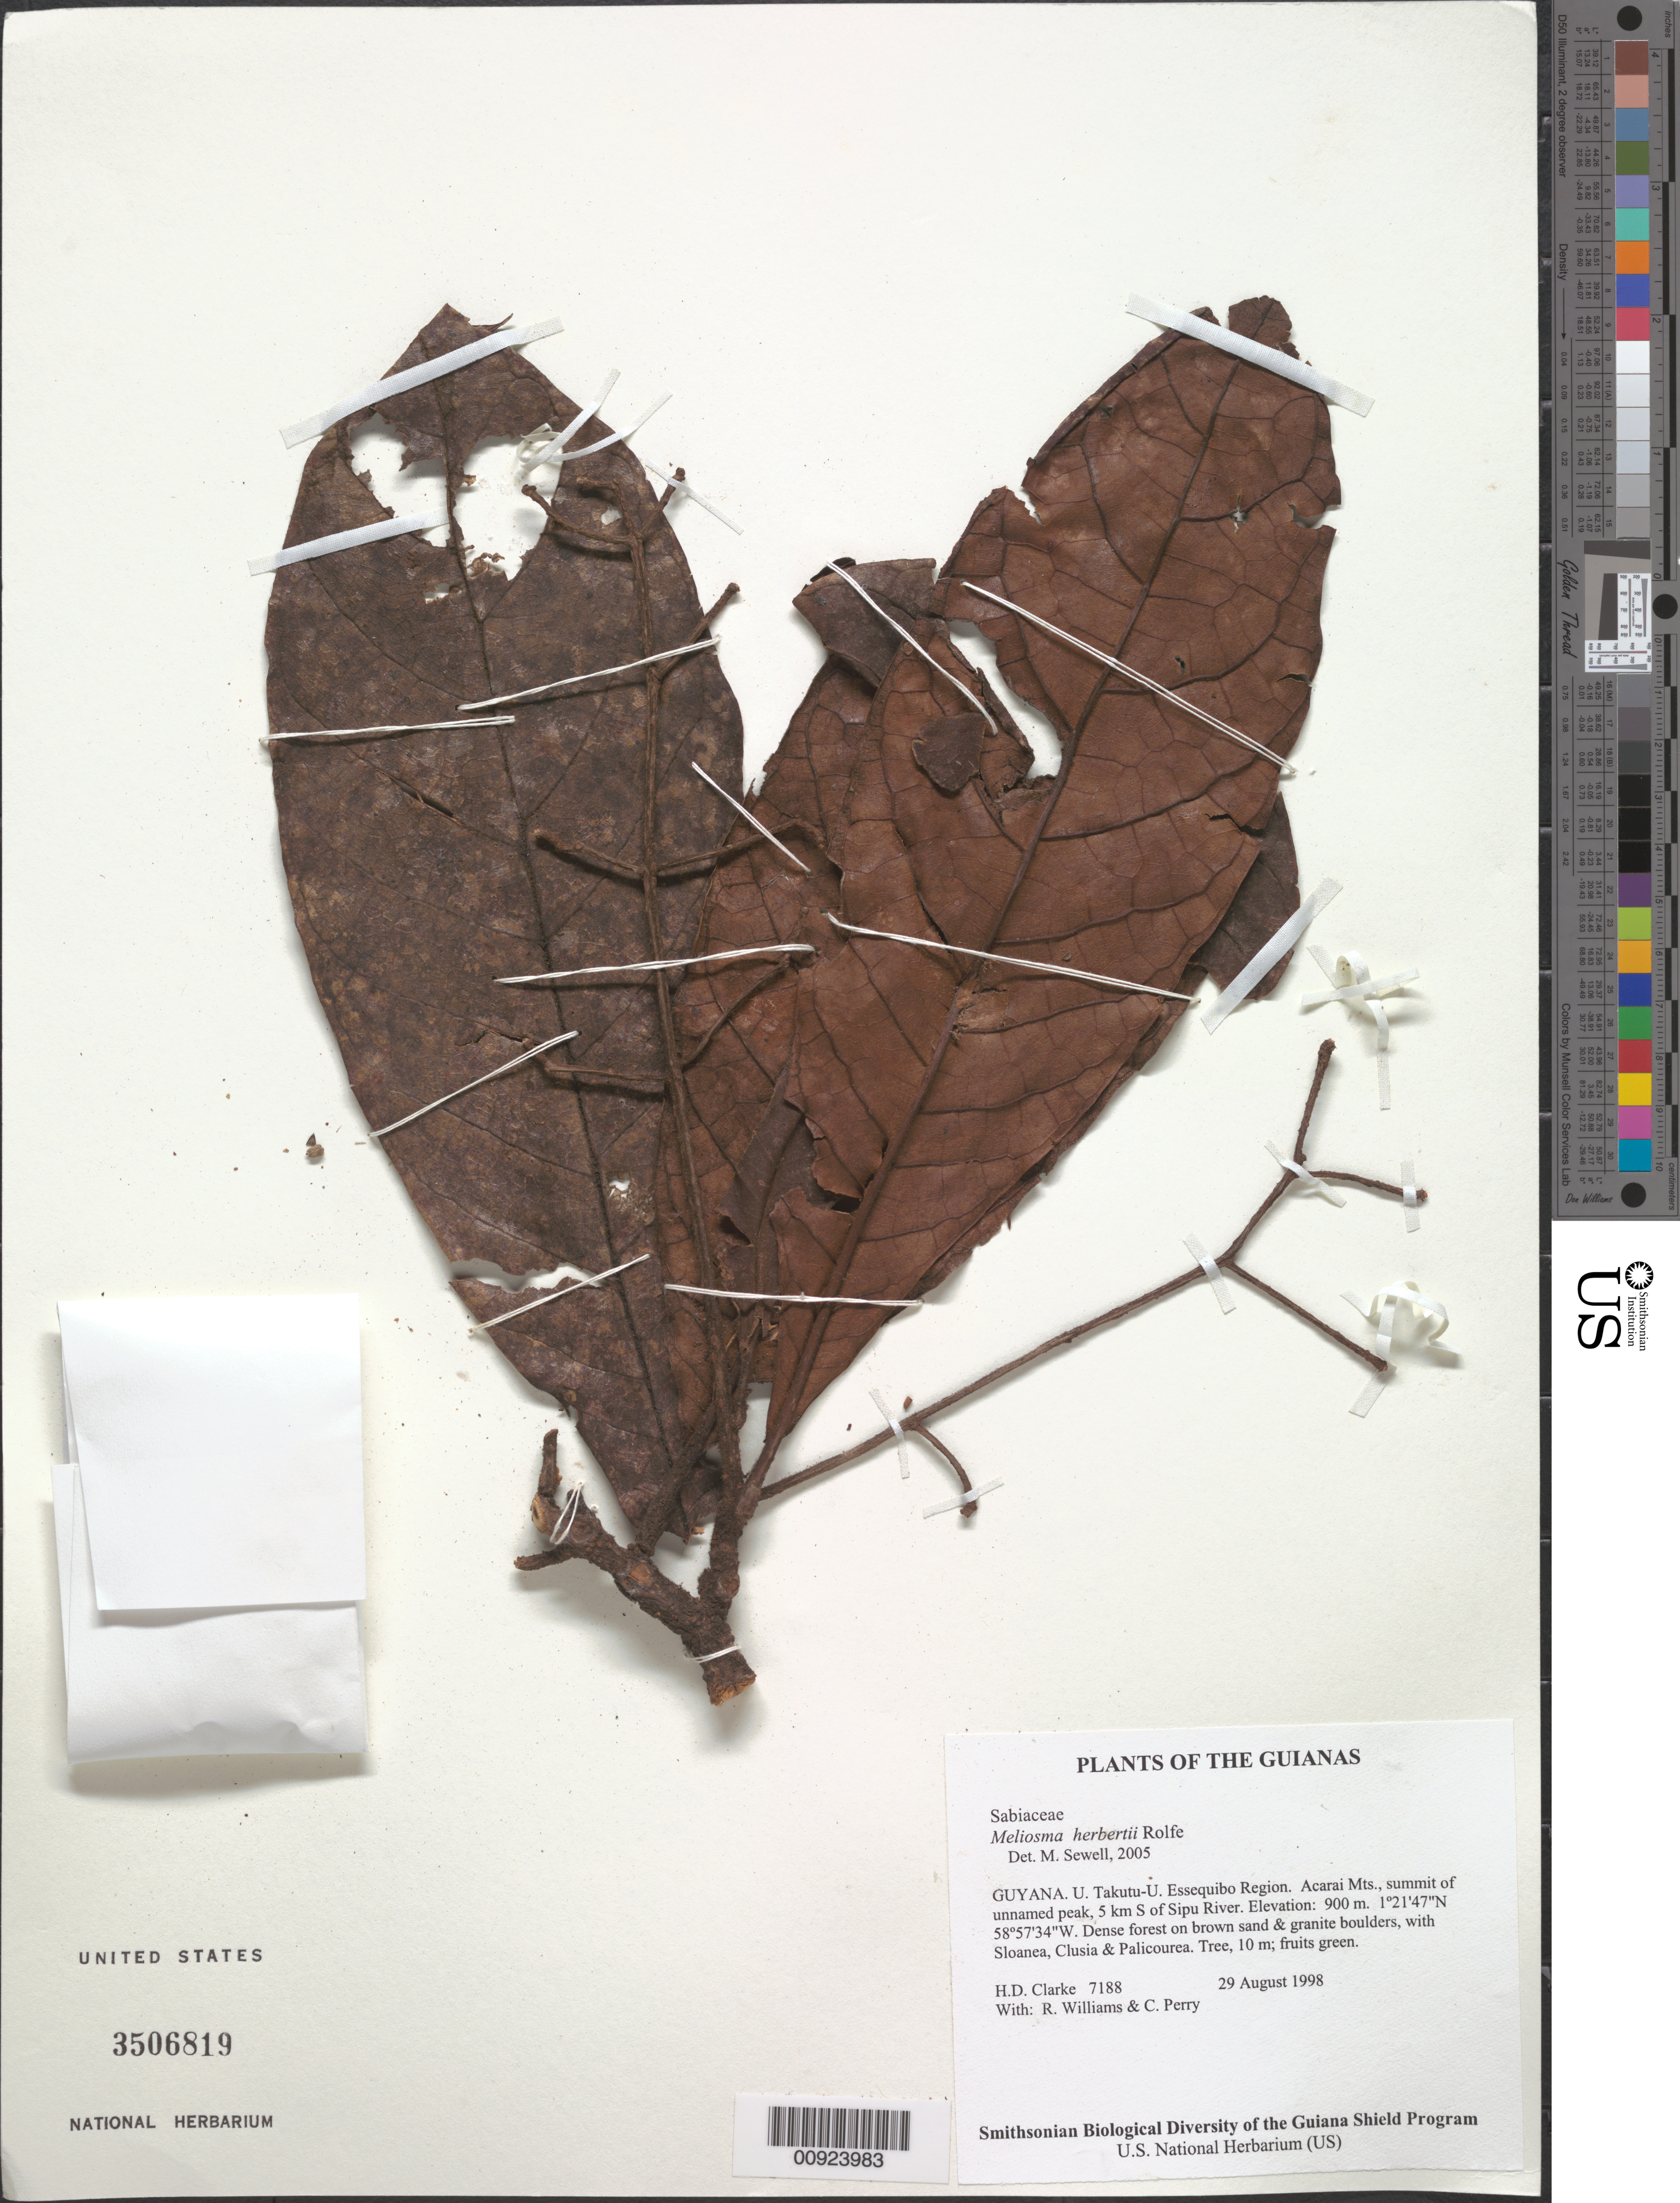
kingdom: Plantae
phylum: Tracheophyta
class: Magnoliopsida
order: Proteales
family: Sabiaceae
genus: Meliosma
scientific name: Meliosma herbertii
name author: Rolfe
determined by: Sewell, M.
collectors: H. D. Clarke, R. Williams & C. Perry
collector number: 7188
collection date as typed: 29 August 1998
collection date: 1998-08-29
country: Guyana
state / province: U. Takutu-U. Essequibo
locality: Acarai Mts., summit of unnamed peak, 5 km S of Sipu River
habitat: Dense forest on brown sand & granite boulders, with Sloanea, Clusia & Palicourea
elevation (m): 900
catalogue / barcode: US 3506819